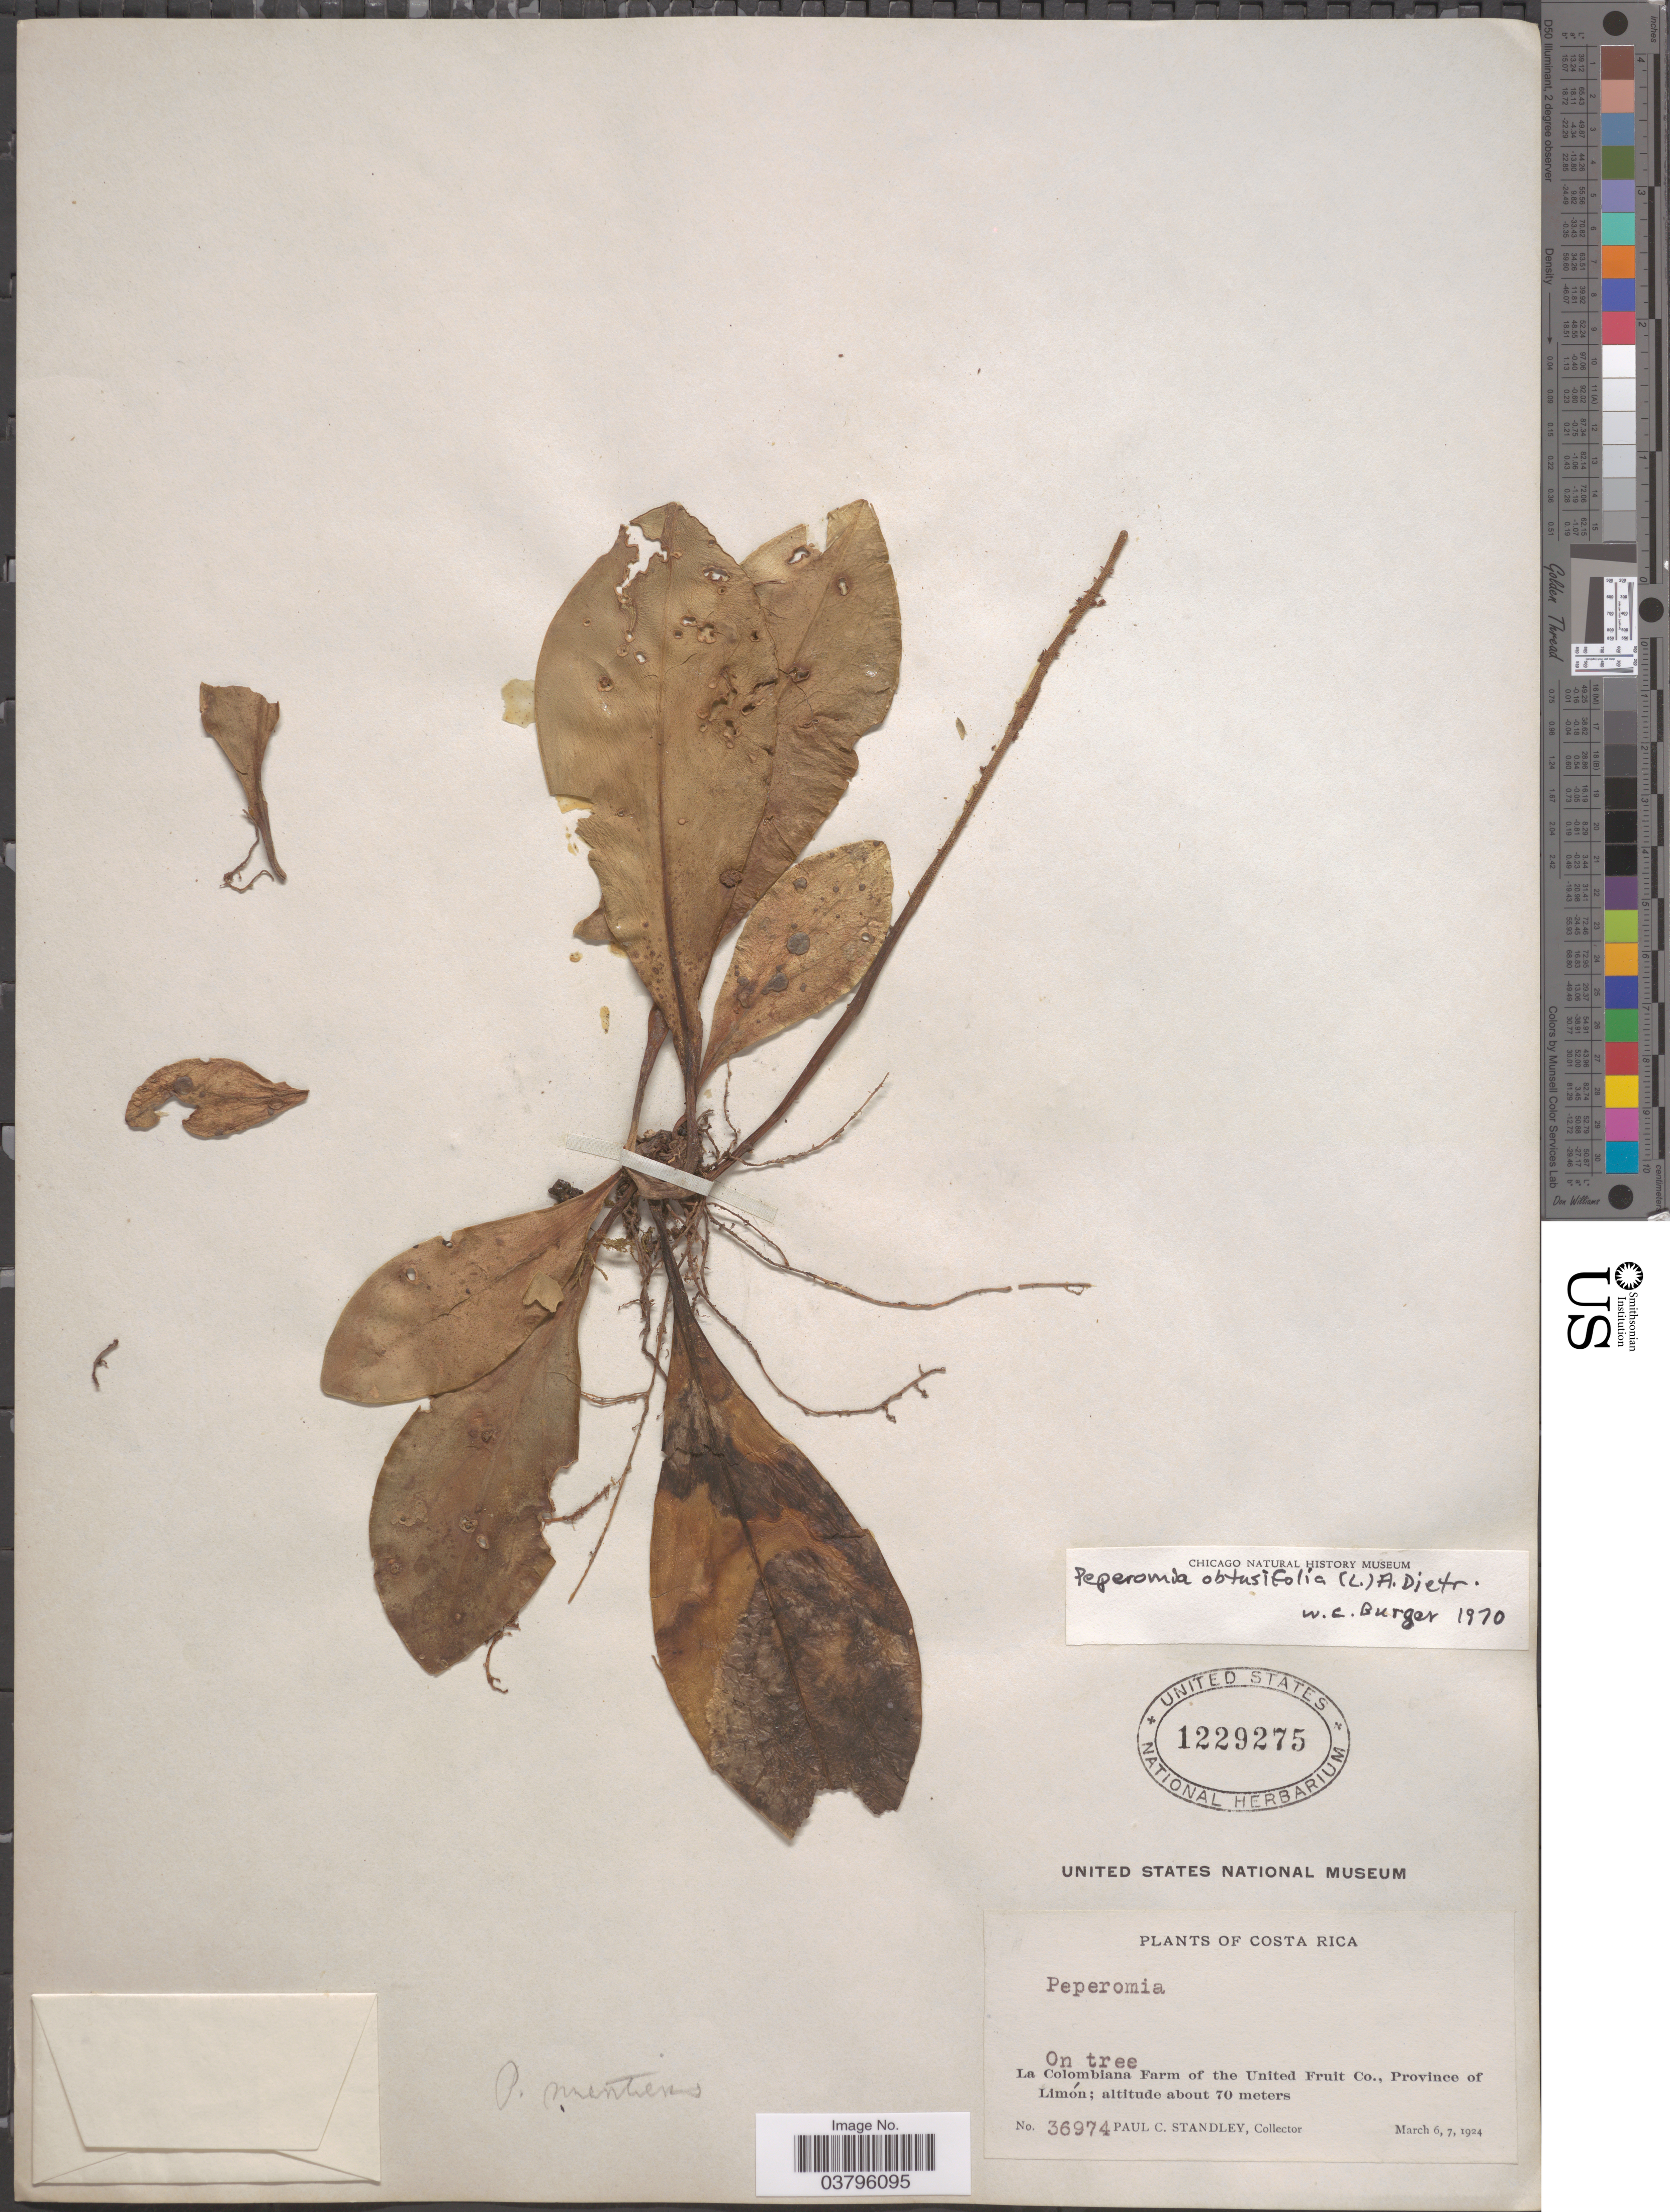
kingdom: Plantae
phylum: Tracheophyta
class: Magnoliopsida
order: Piperales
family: Piperaceae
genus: Peperomia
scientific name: Peperomia obtusifolia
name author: (L.) A. Dietr.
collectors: P. C. Standley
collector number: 36974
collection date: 1924-03-06/1924-03-07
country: Costa Rica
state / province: Limón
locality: La Colombiana Farm of the United Fruit Co.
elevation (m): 70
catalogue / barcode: US 1229275